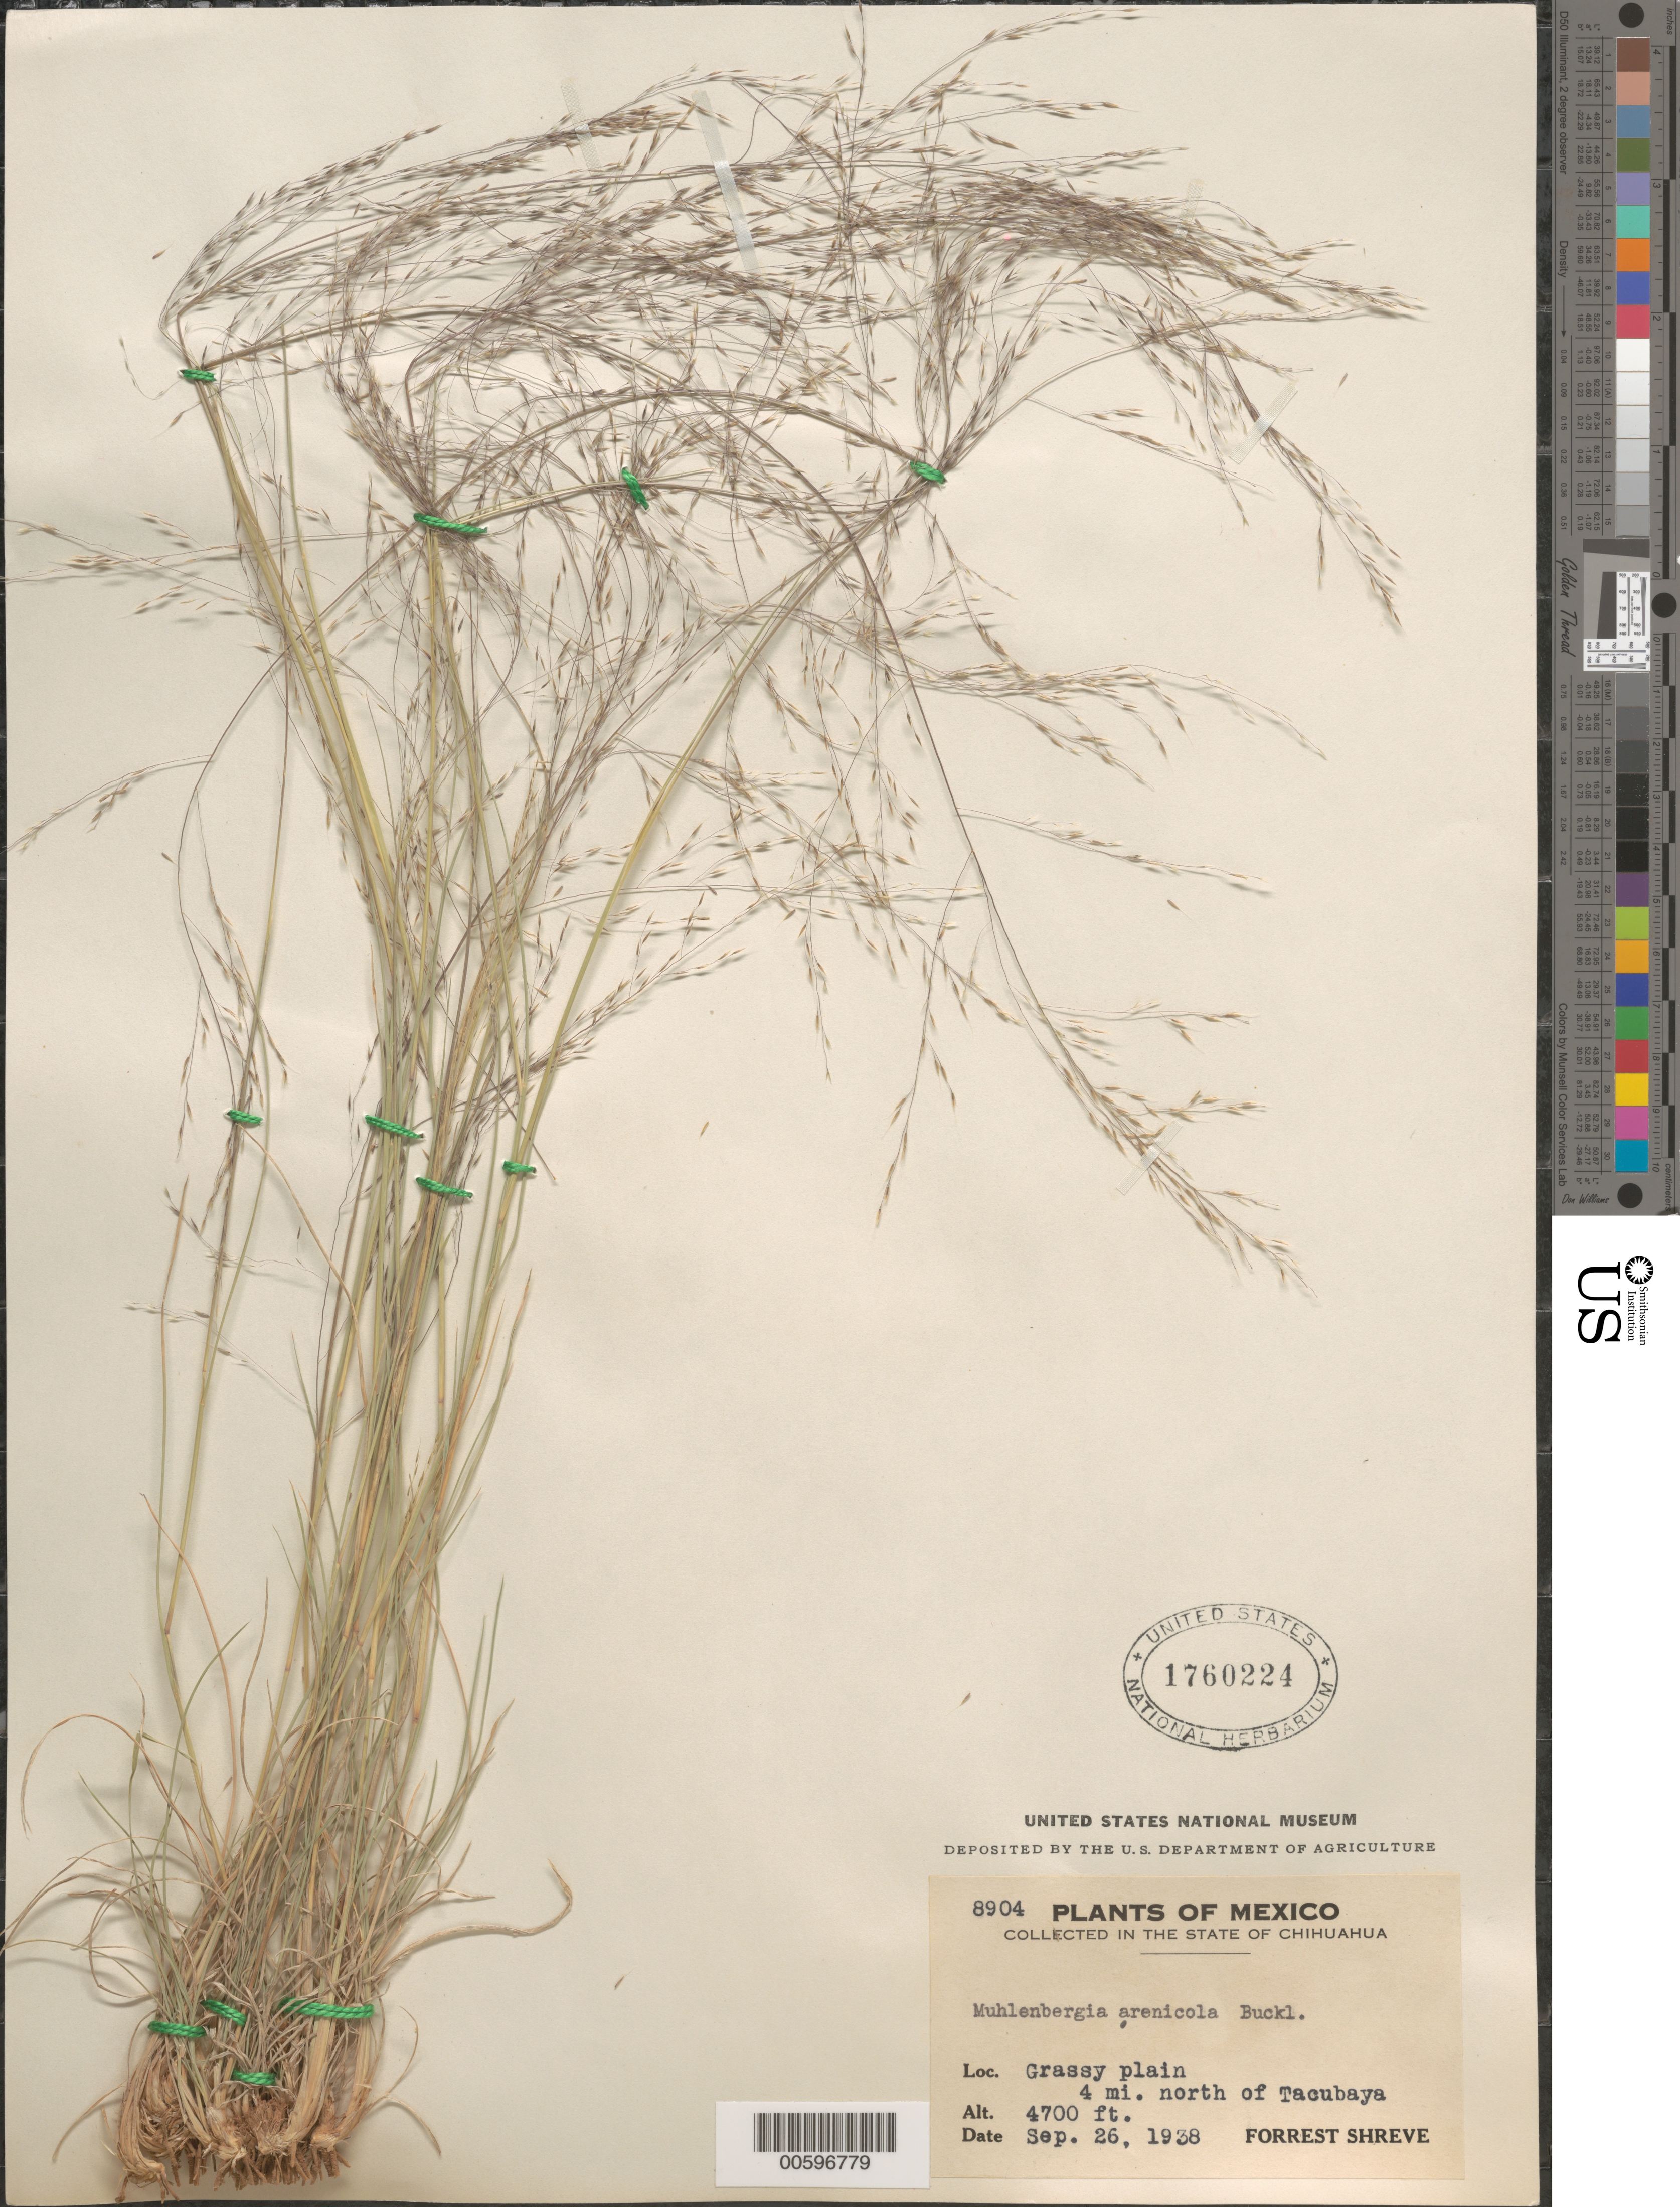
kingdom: Plantae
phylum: Tracheophyta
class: Liliopsida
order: Poales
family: Poaceae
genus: Muhlenbergia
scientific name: Muhlenbergia arenicola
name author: Buckley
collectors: F. Shreve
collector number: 8904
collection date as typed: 26 Sep 1938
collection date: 1938-09-26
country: Mexico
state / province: Chihuahua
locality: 4 mi N of Tacubaya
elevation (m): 1433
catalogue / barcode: US 1760224